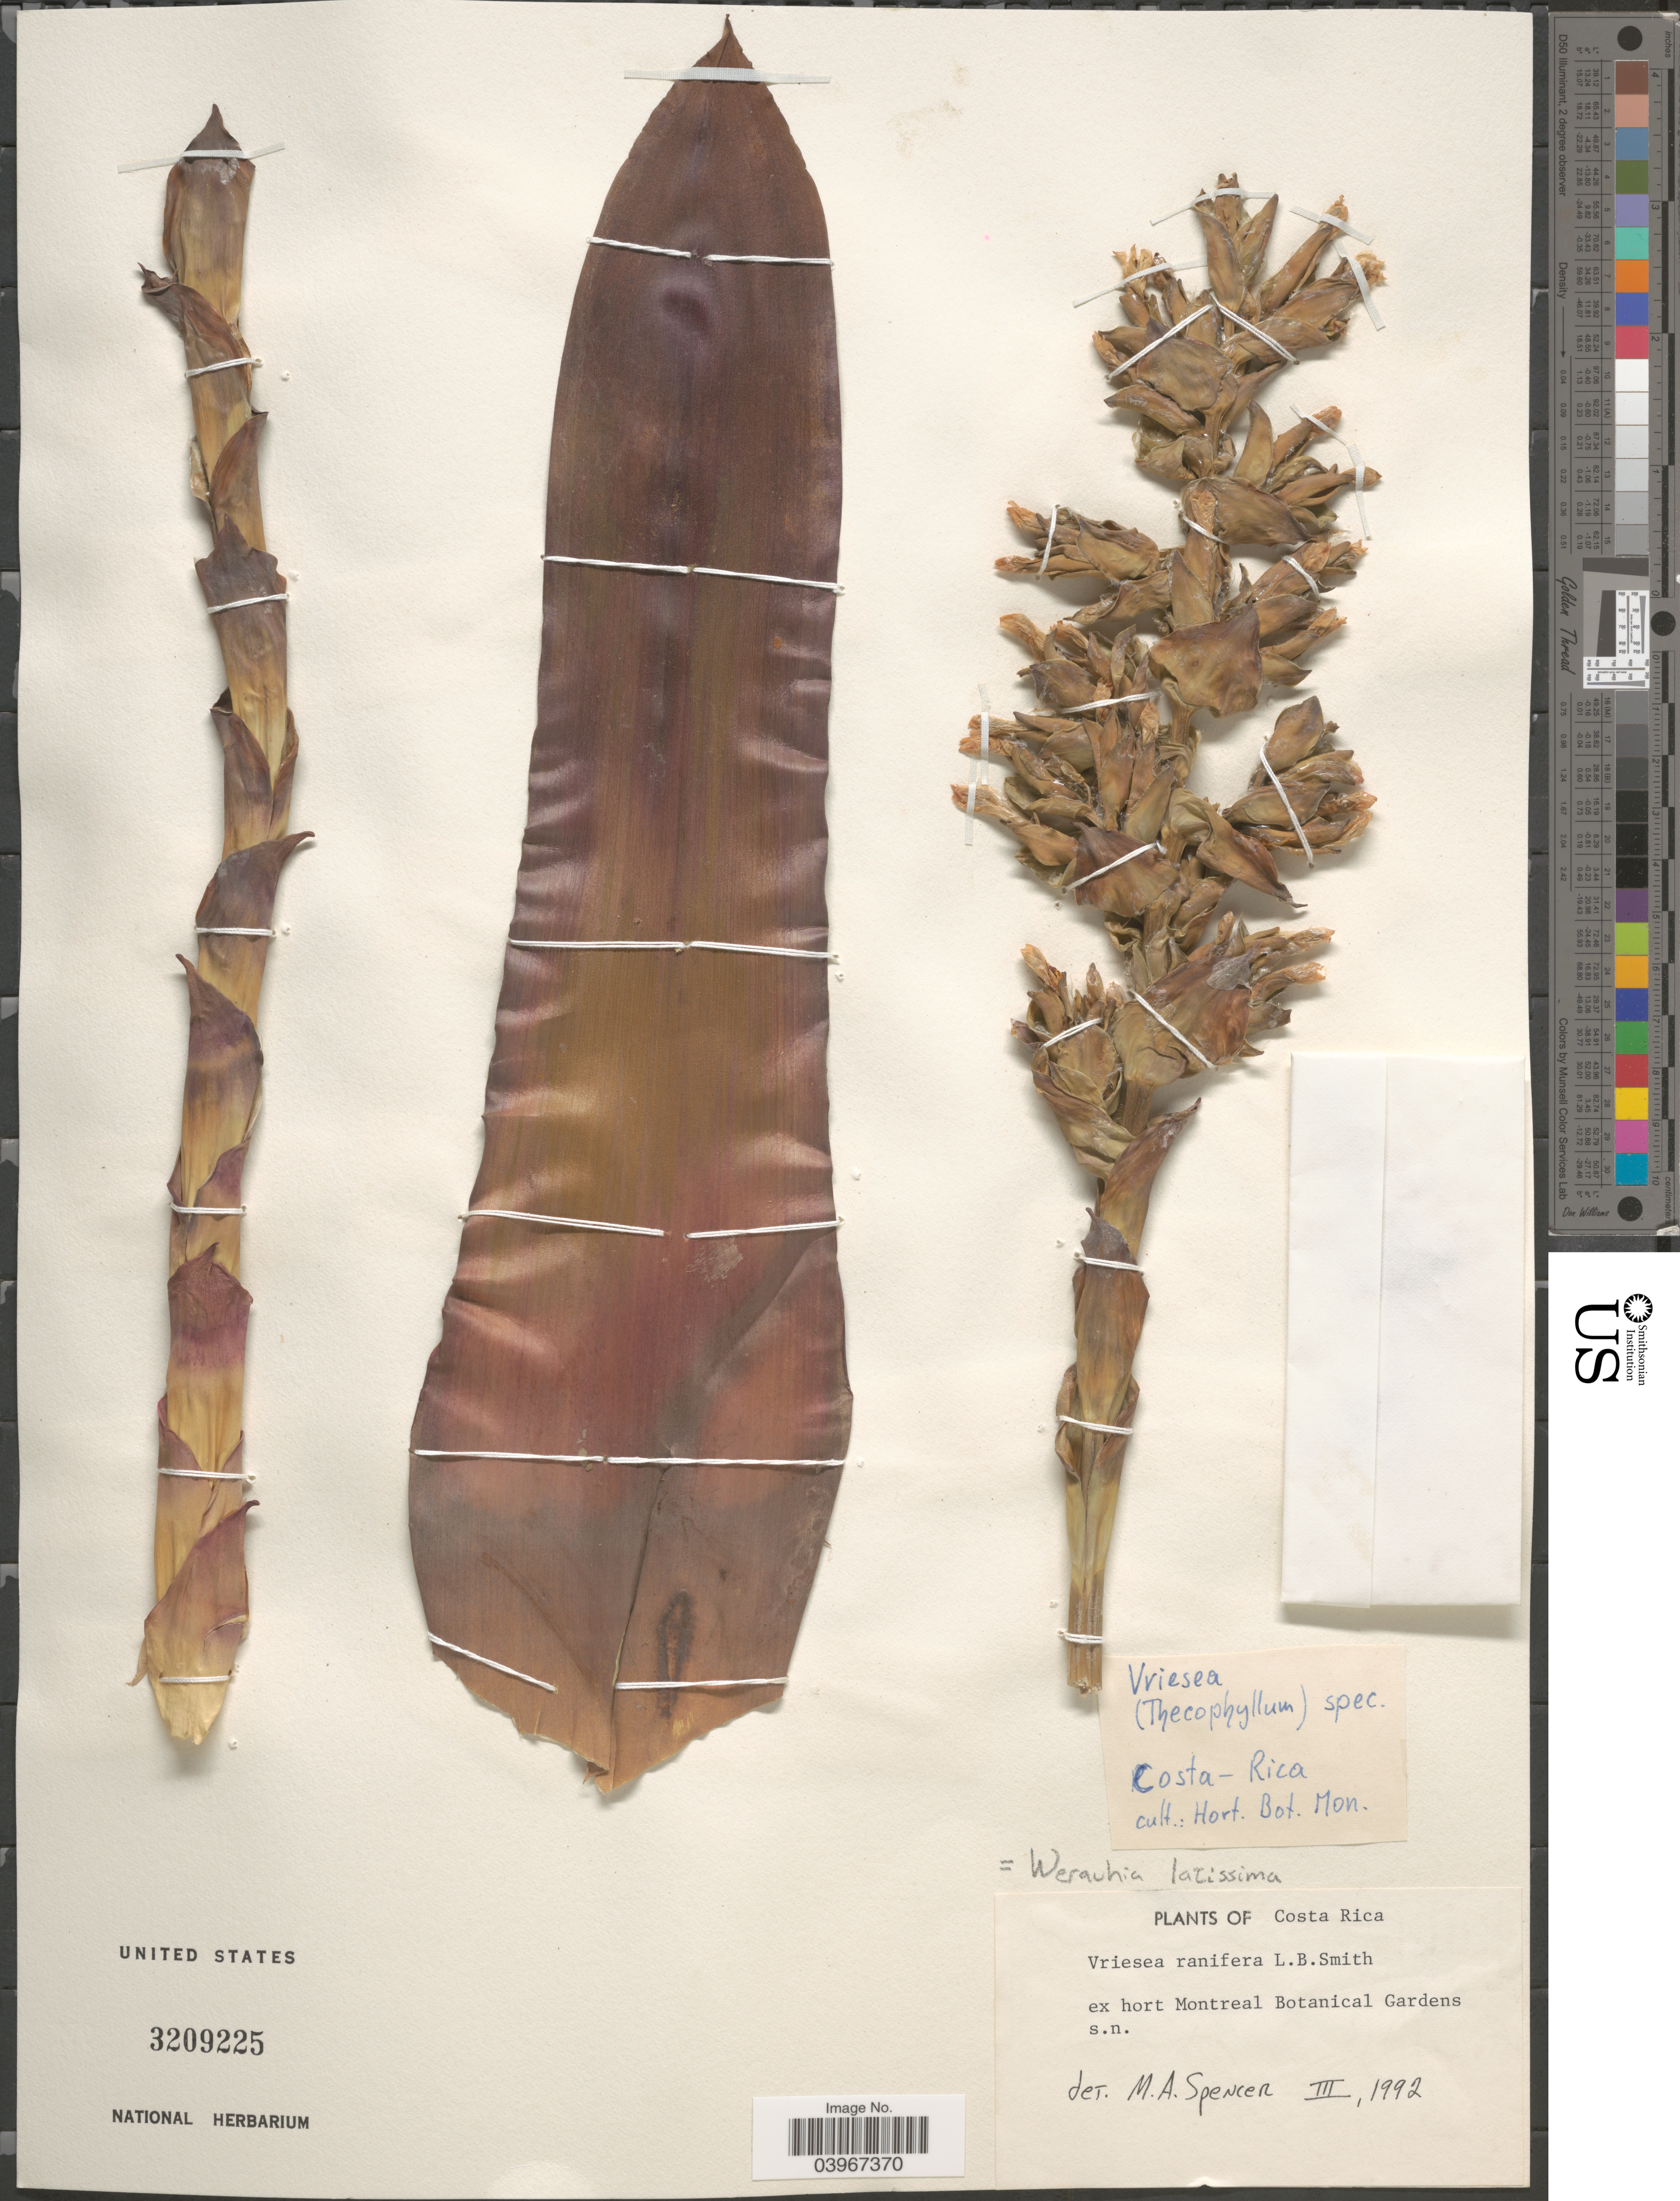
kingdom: Plantae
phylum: Tracheophyta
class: Liliopsida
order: Poales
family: Bromeliaceae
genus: Werauhia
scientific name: Werauhia latissima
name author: (Mez & Wercklé) J.R. Grant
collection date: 1992-03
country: Costa Rica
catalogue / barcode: US 3209225